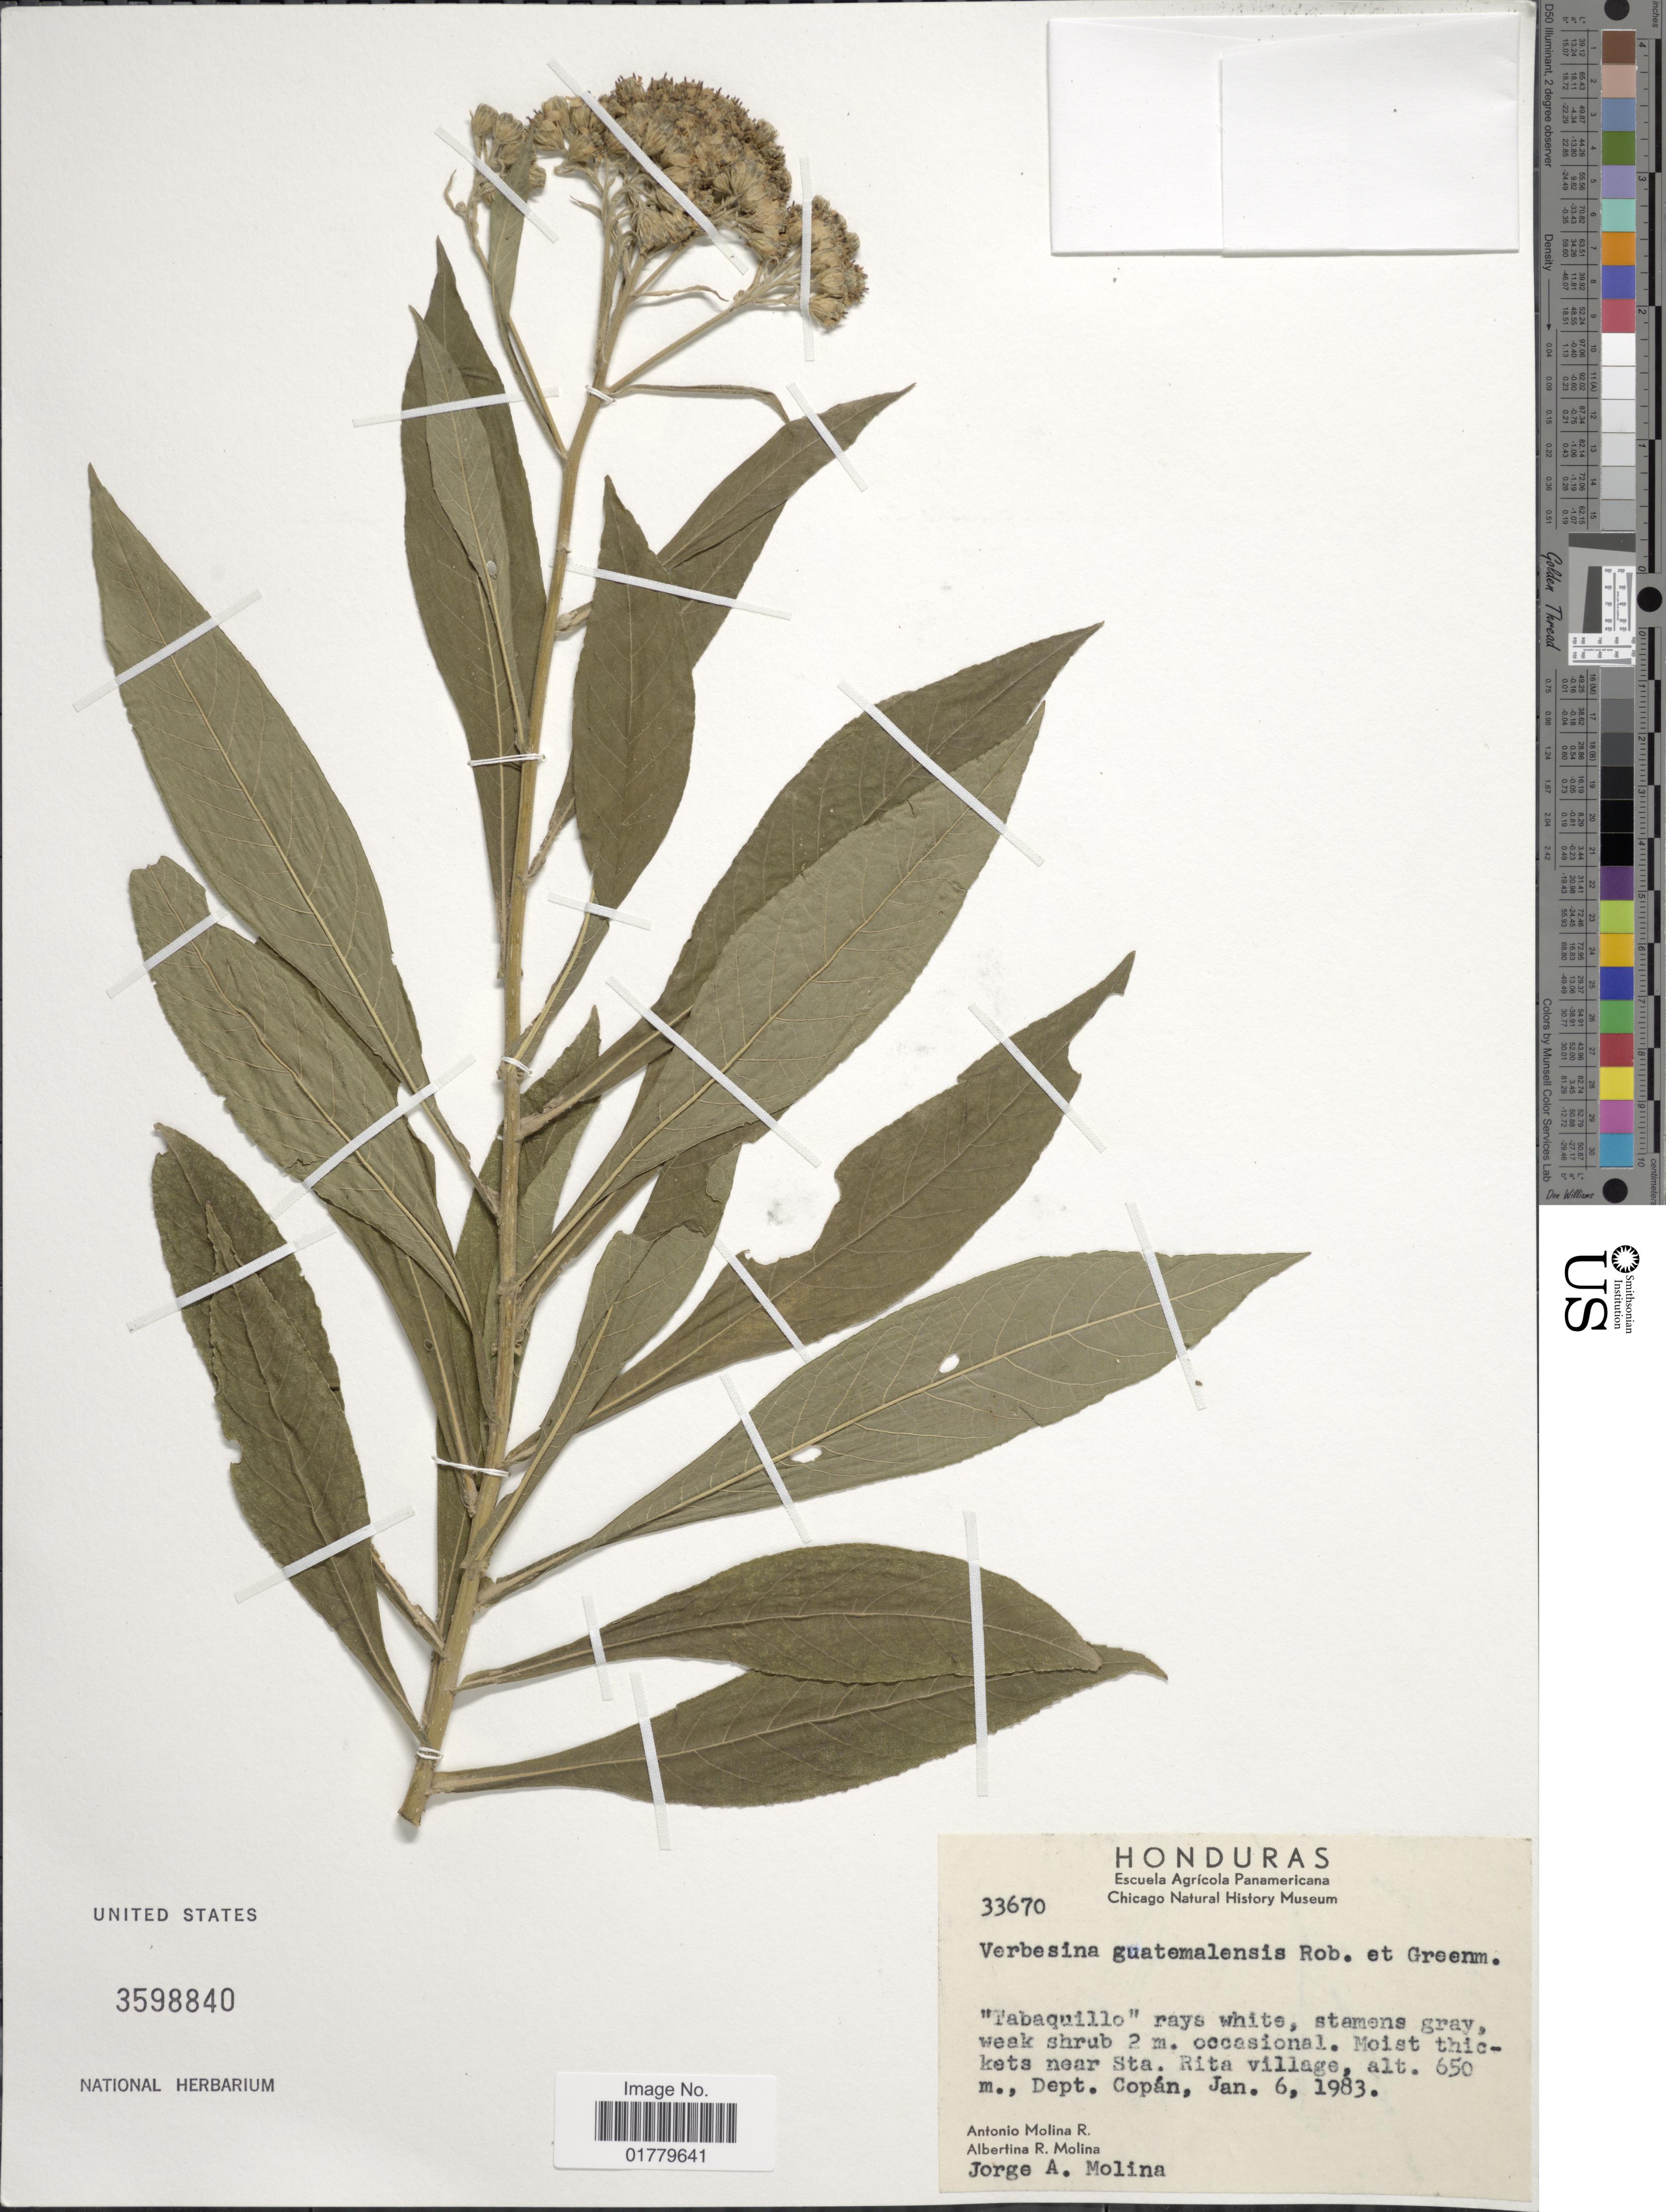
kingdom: Plantae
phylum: Tracheophyta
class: Magnoliopsida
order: Asterales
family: Asteraceae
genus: Verbesina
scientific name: Verbesina guatemalensis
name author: B.L. Rob. & Greenm.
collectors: A. Molina R., A. R. Molina & J. A. Molina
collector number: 33670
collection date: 1983-01-06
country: Honduras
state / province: Copán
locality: Moist thickets near Sta. Rita village, Dept. Copán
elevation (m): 650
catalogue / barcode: US 3598840